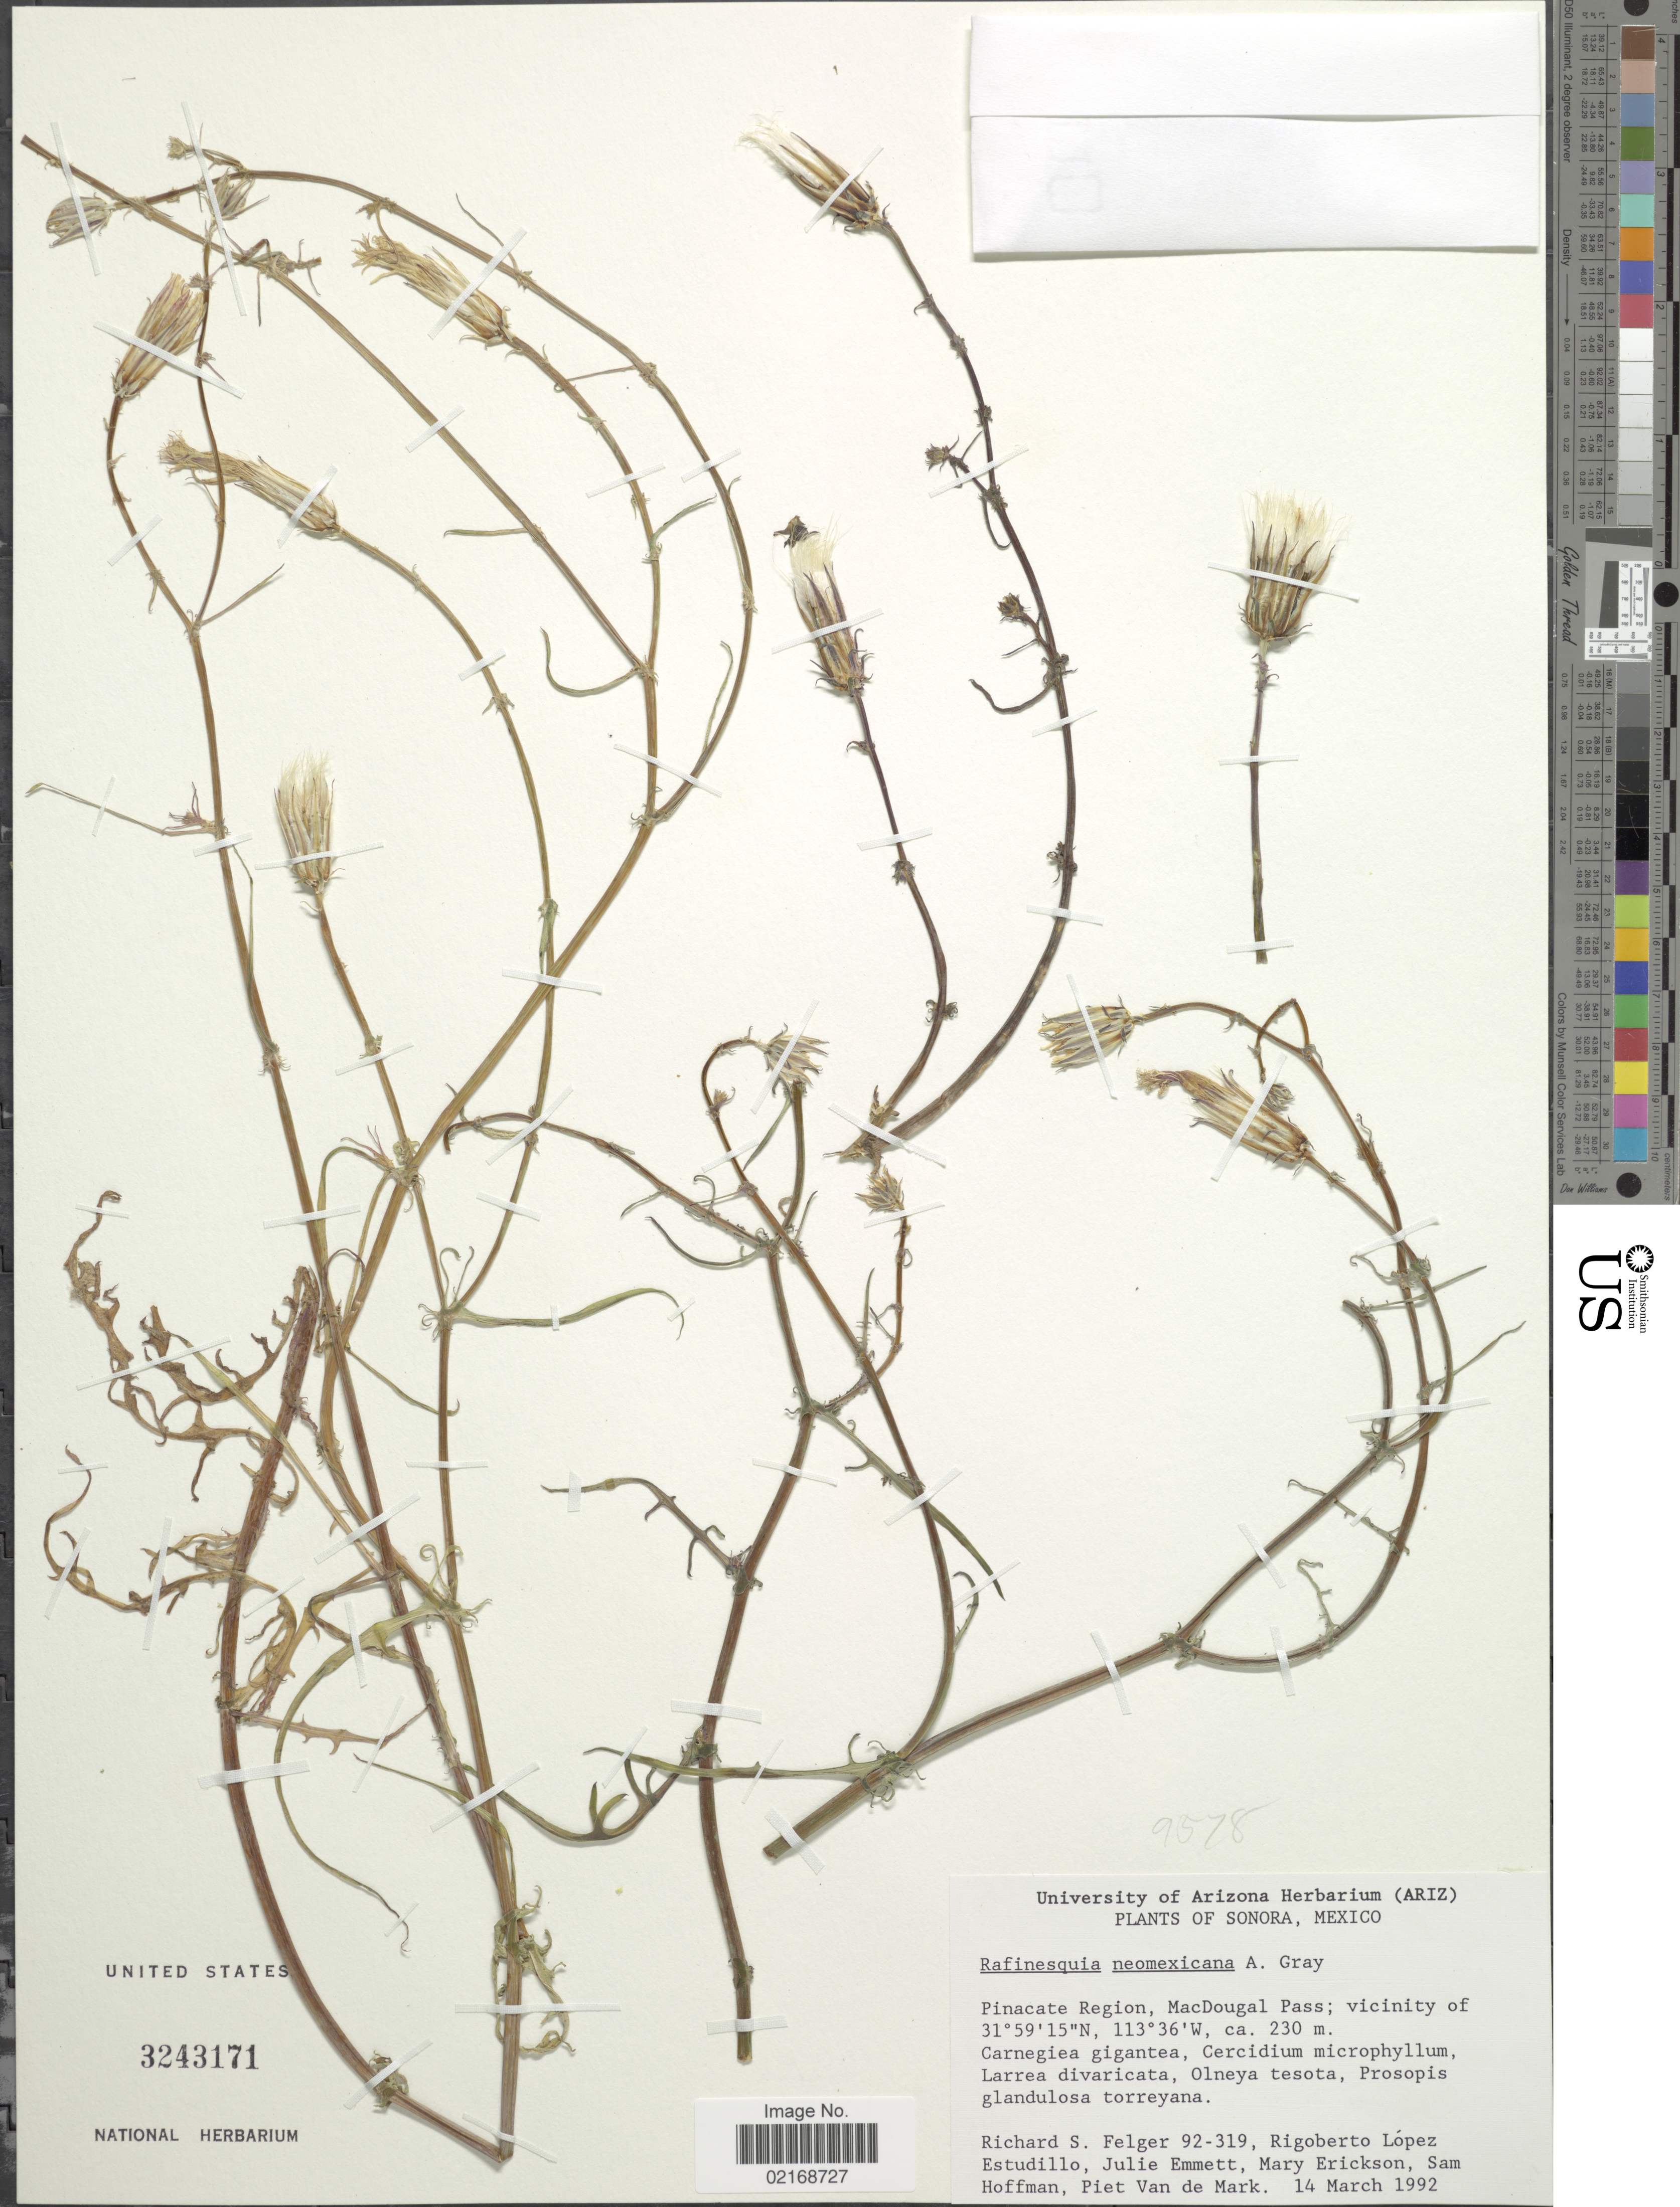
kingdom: Plantae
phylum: Tracheophyta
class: Magnoliopsida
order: Asterales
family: Asteraceae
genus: Rafinesquia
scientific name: Rafinesquia neomexicana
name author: A. Gray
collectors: R. S. Felger, R. Estudillo, J. Emmett, M. Erickson & et al.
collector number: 92-319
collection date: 1992-03-14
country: Mexico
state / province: Sonora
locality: Pinacate Region, MacDougal Pass: Vicinity of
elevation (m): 230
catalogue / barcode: US 3243171